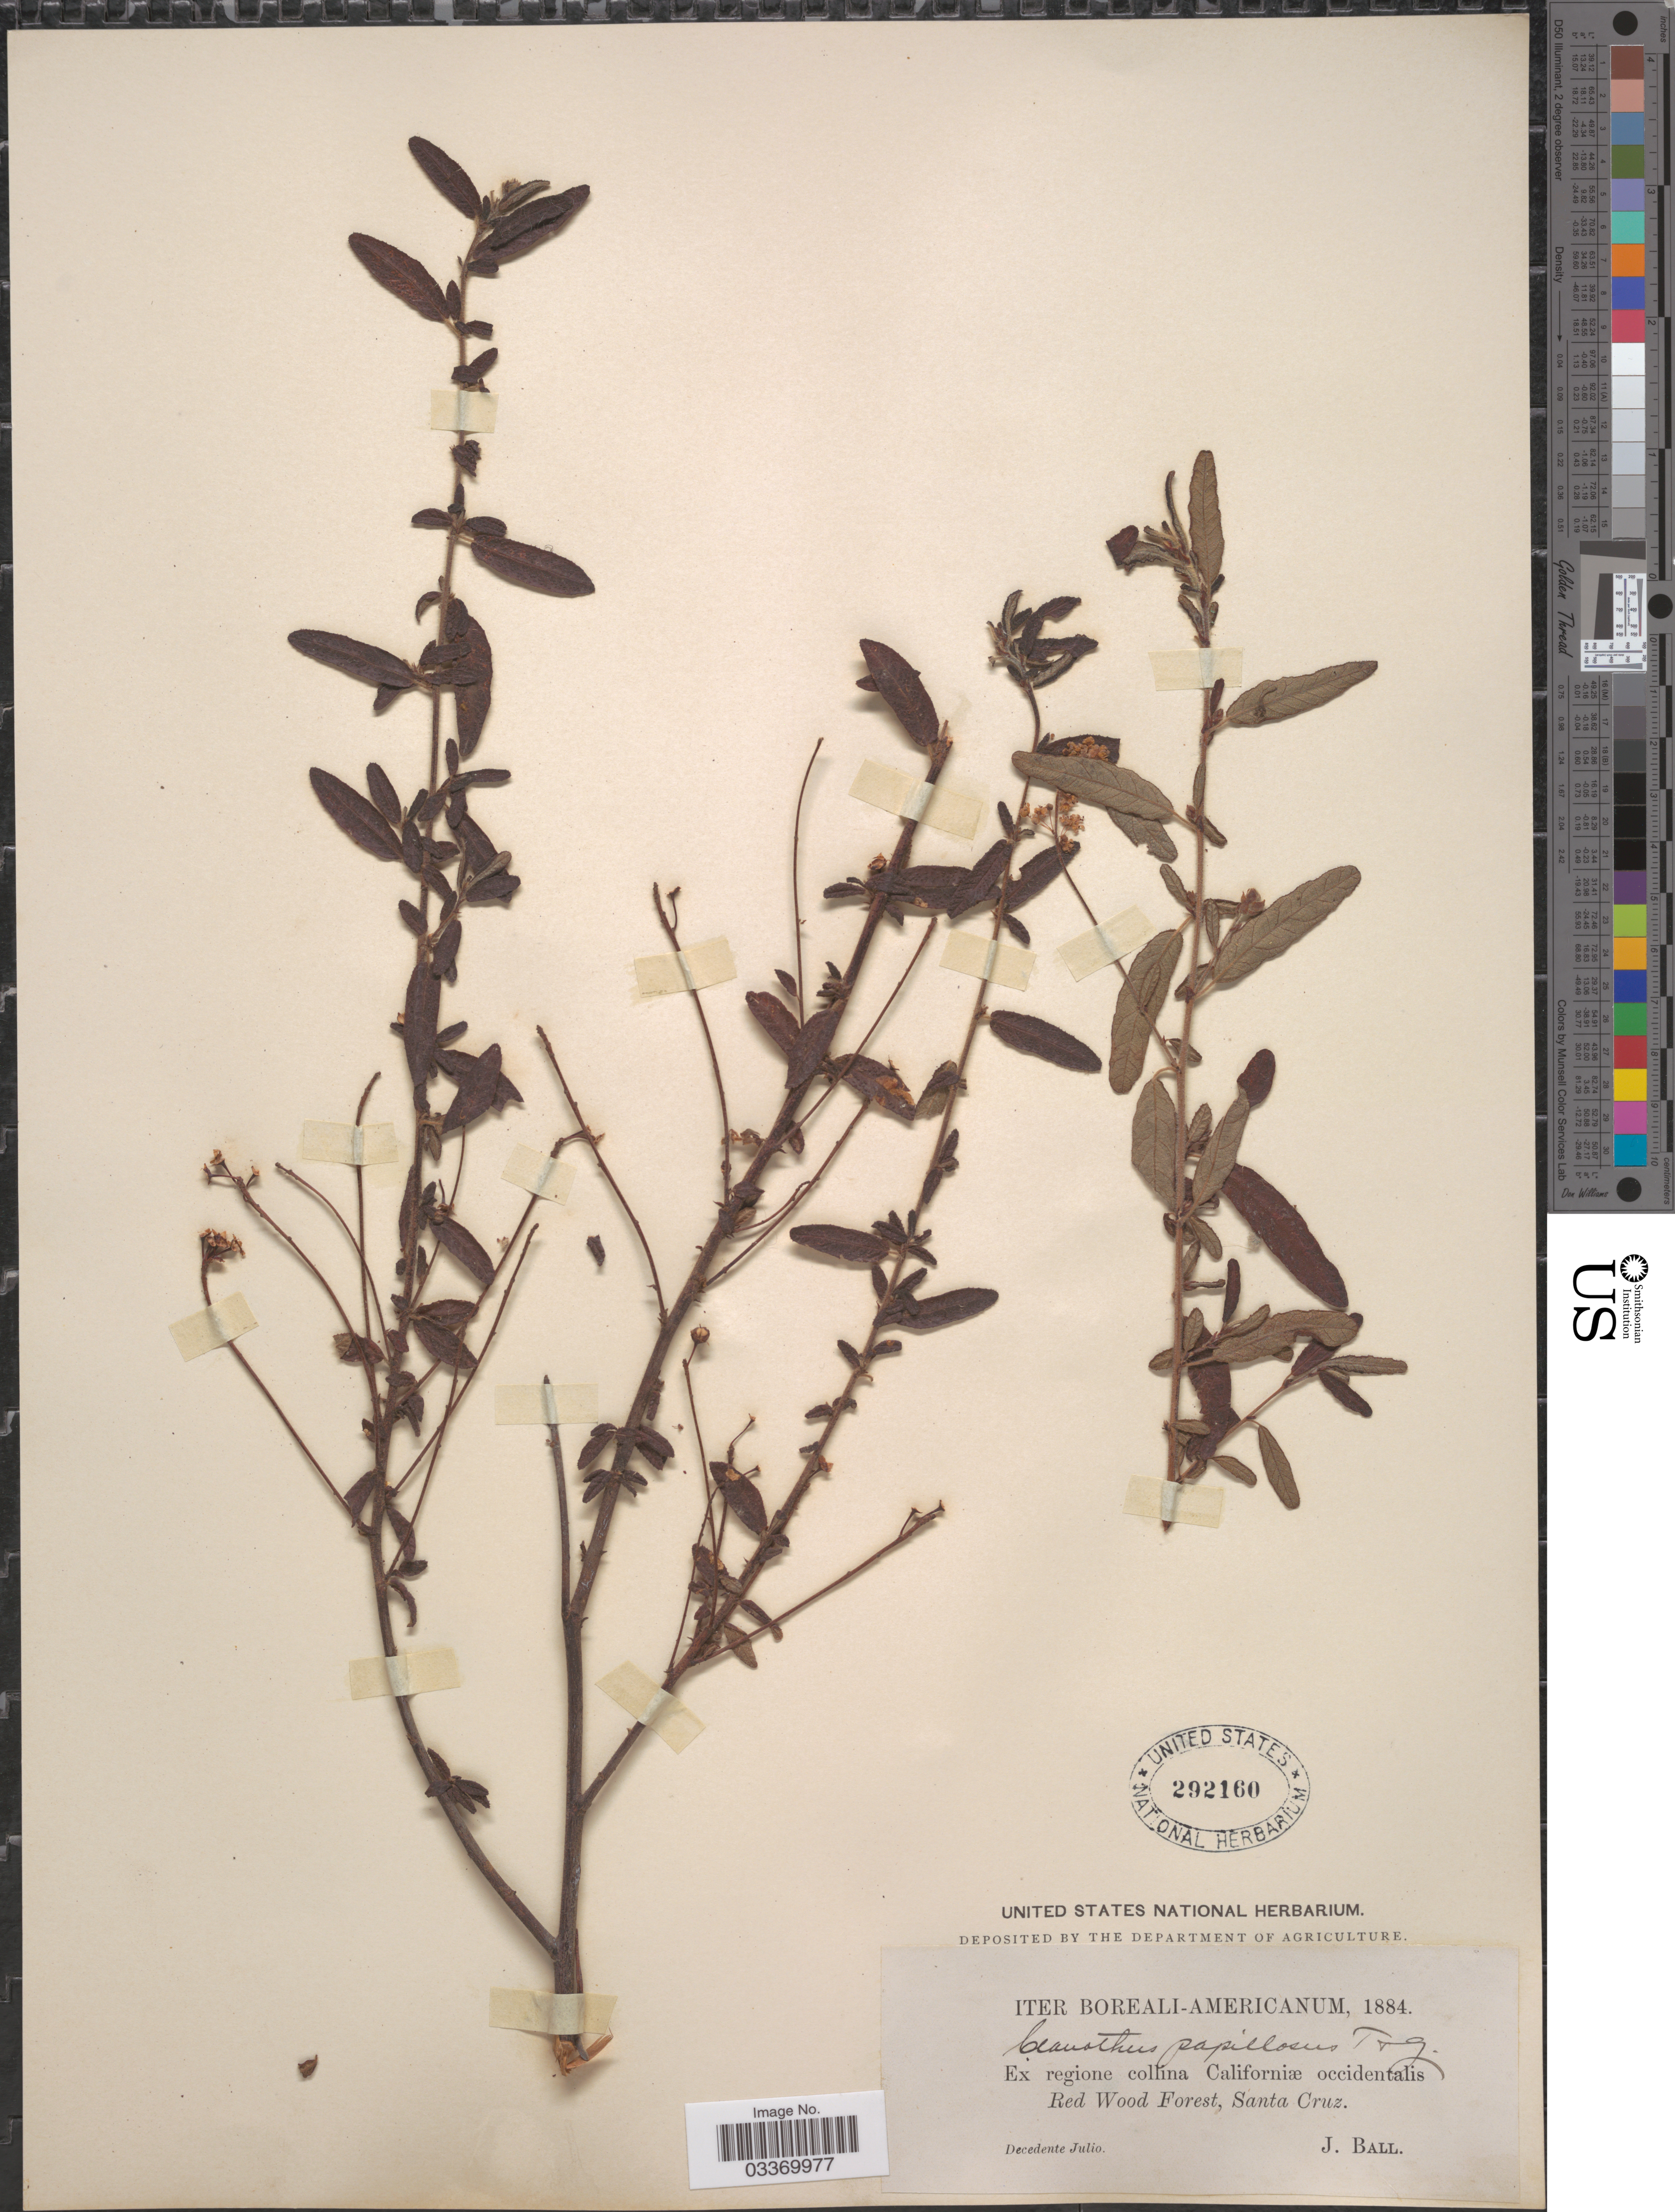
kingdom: Plantae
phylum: Tracheophyta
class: Magnoliopsida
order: Rosales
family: Rhamnaceae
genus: Ceanothus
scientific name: Ceanothus papillosus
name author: Torr. & A. Gray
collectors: J. Ball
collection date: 1884-07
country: United States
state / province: California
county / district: Santa Cruz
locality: Iter Boreali-Americanum. Ex regione collina Californiæ occidentalis. Red Wood Forest, Santa Cruz.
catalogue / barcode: US 292160